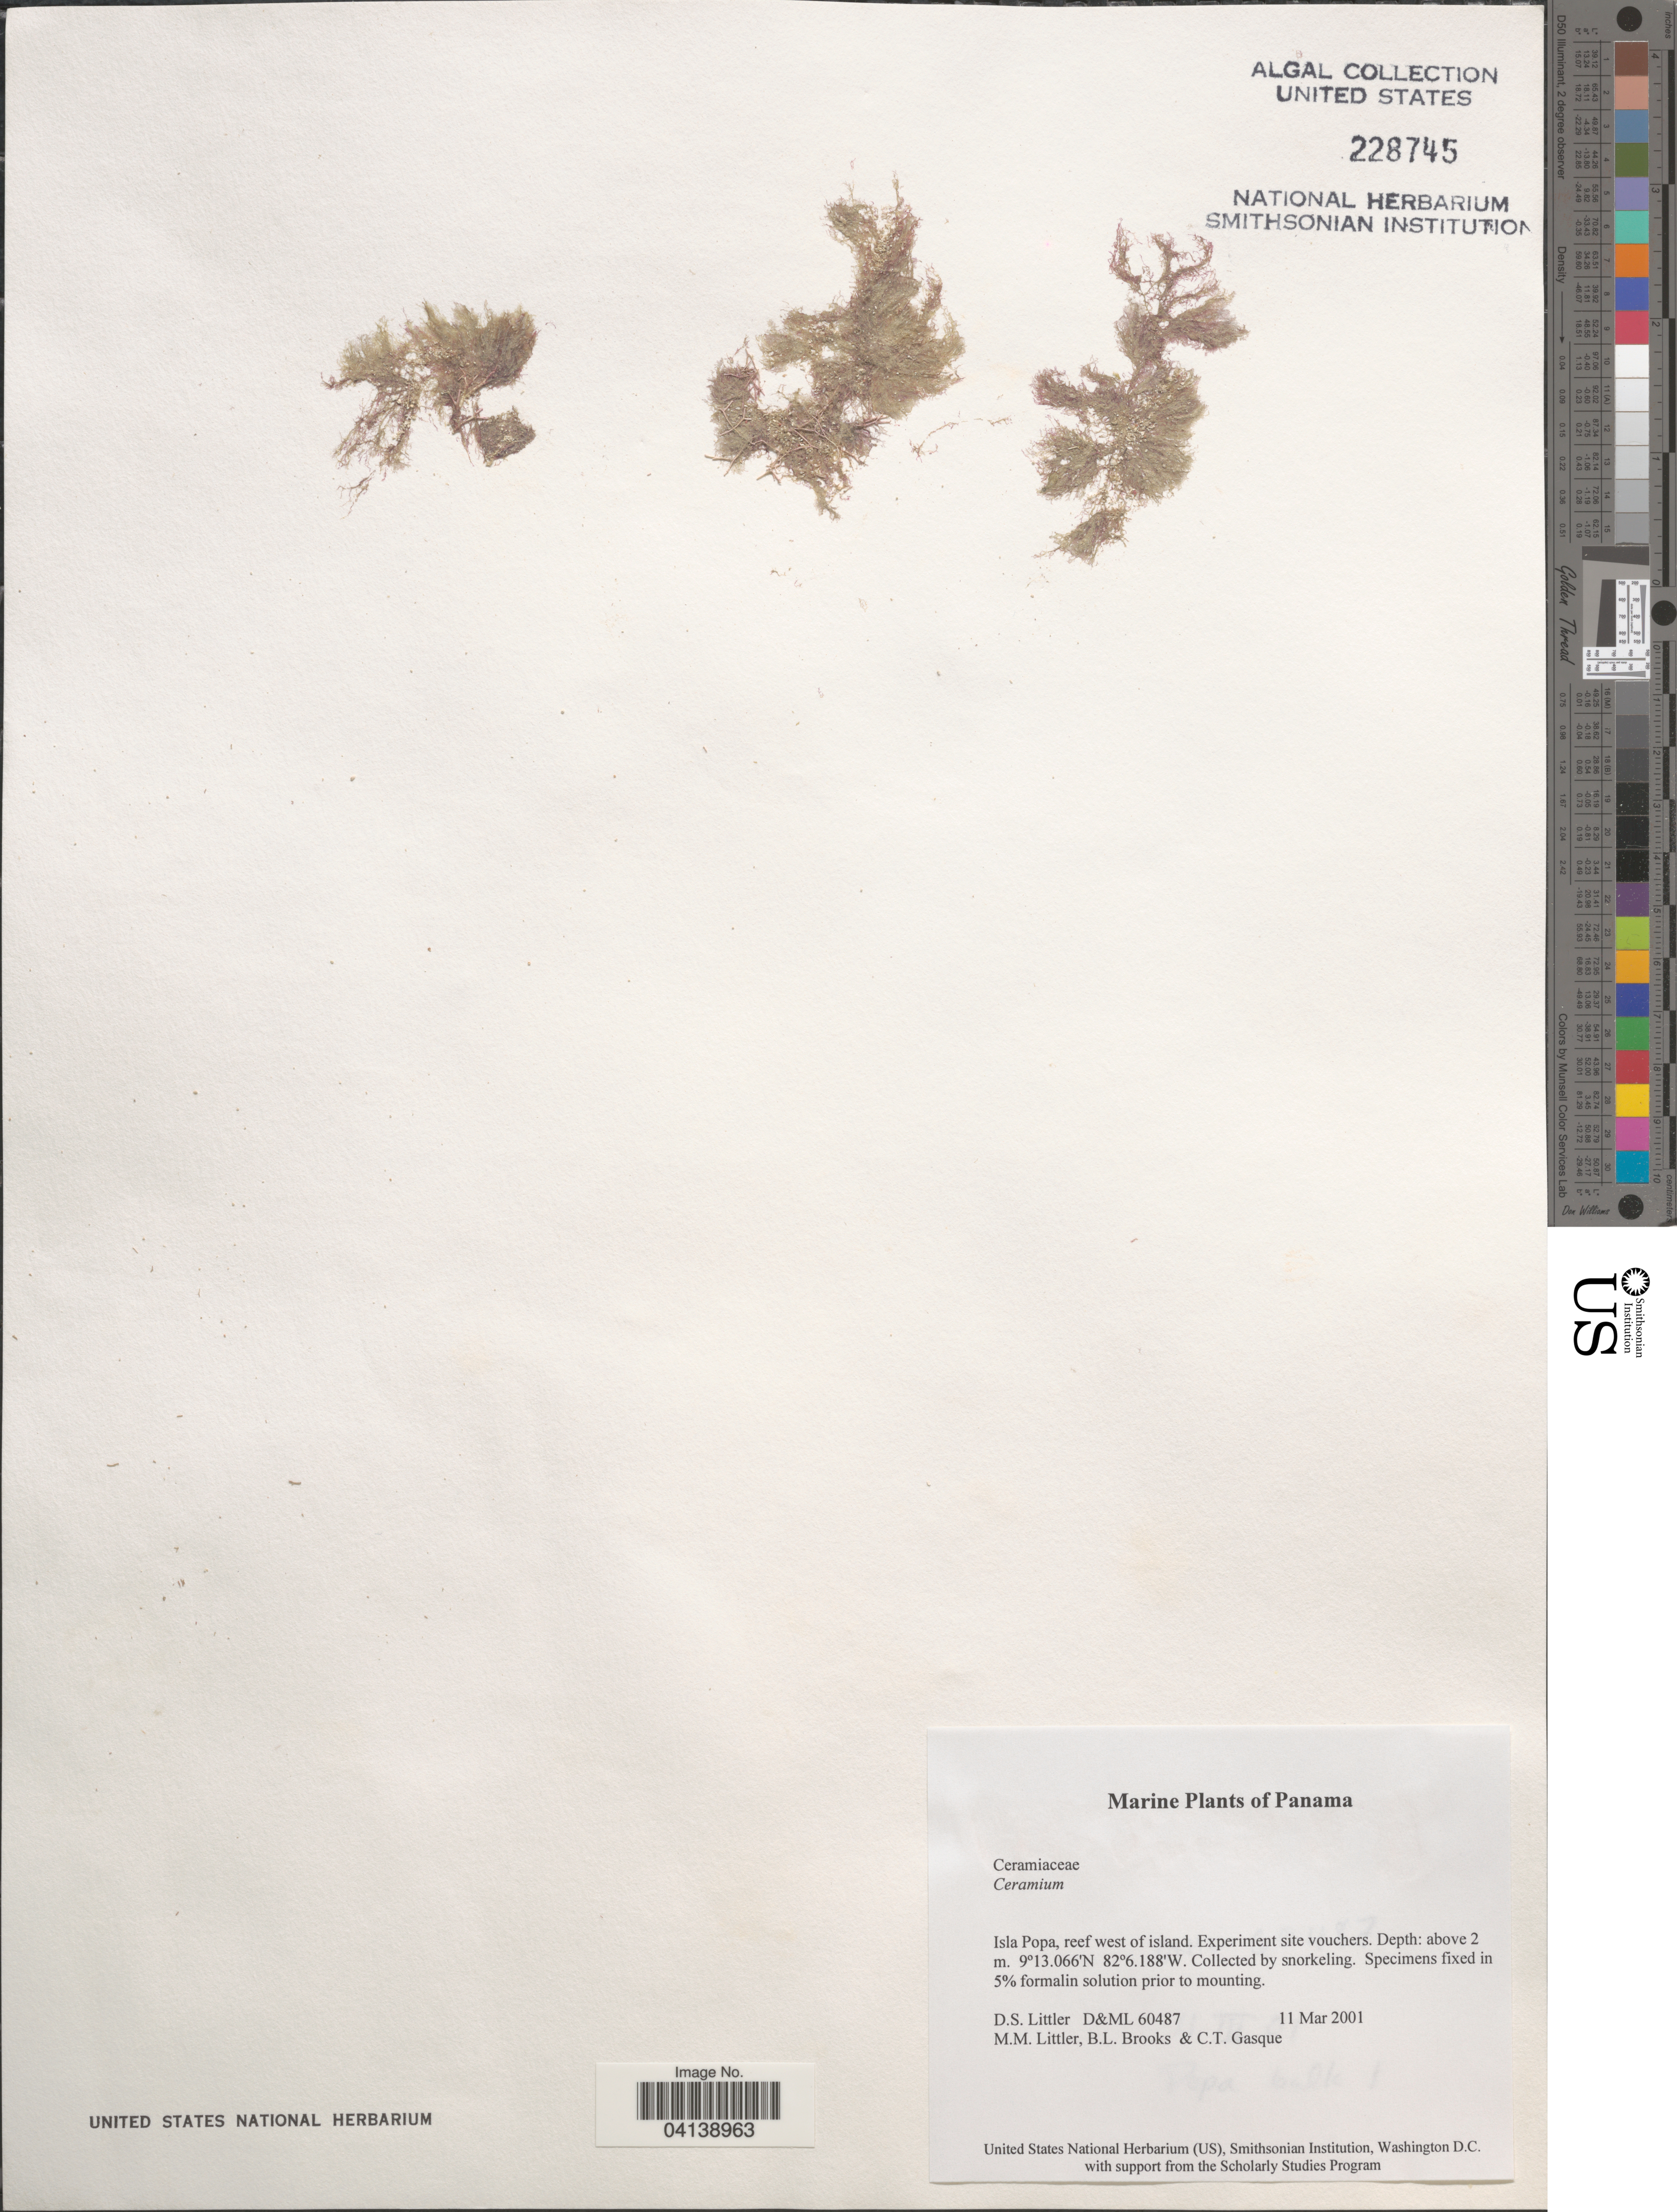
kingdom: Plantae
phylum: Rhodophyta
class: Florideophyceae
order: Ceramiales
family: Ceramiaceae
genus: Ceramium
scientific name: Ceramium sp.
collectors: D. S. Littler, B. Brooks & C. Gasque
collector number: D&ML 60487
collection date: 2001-03-11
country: Panama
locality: Isla Popa, reef west of island.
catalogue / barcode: US 228745